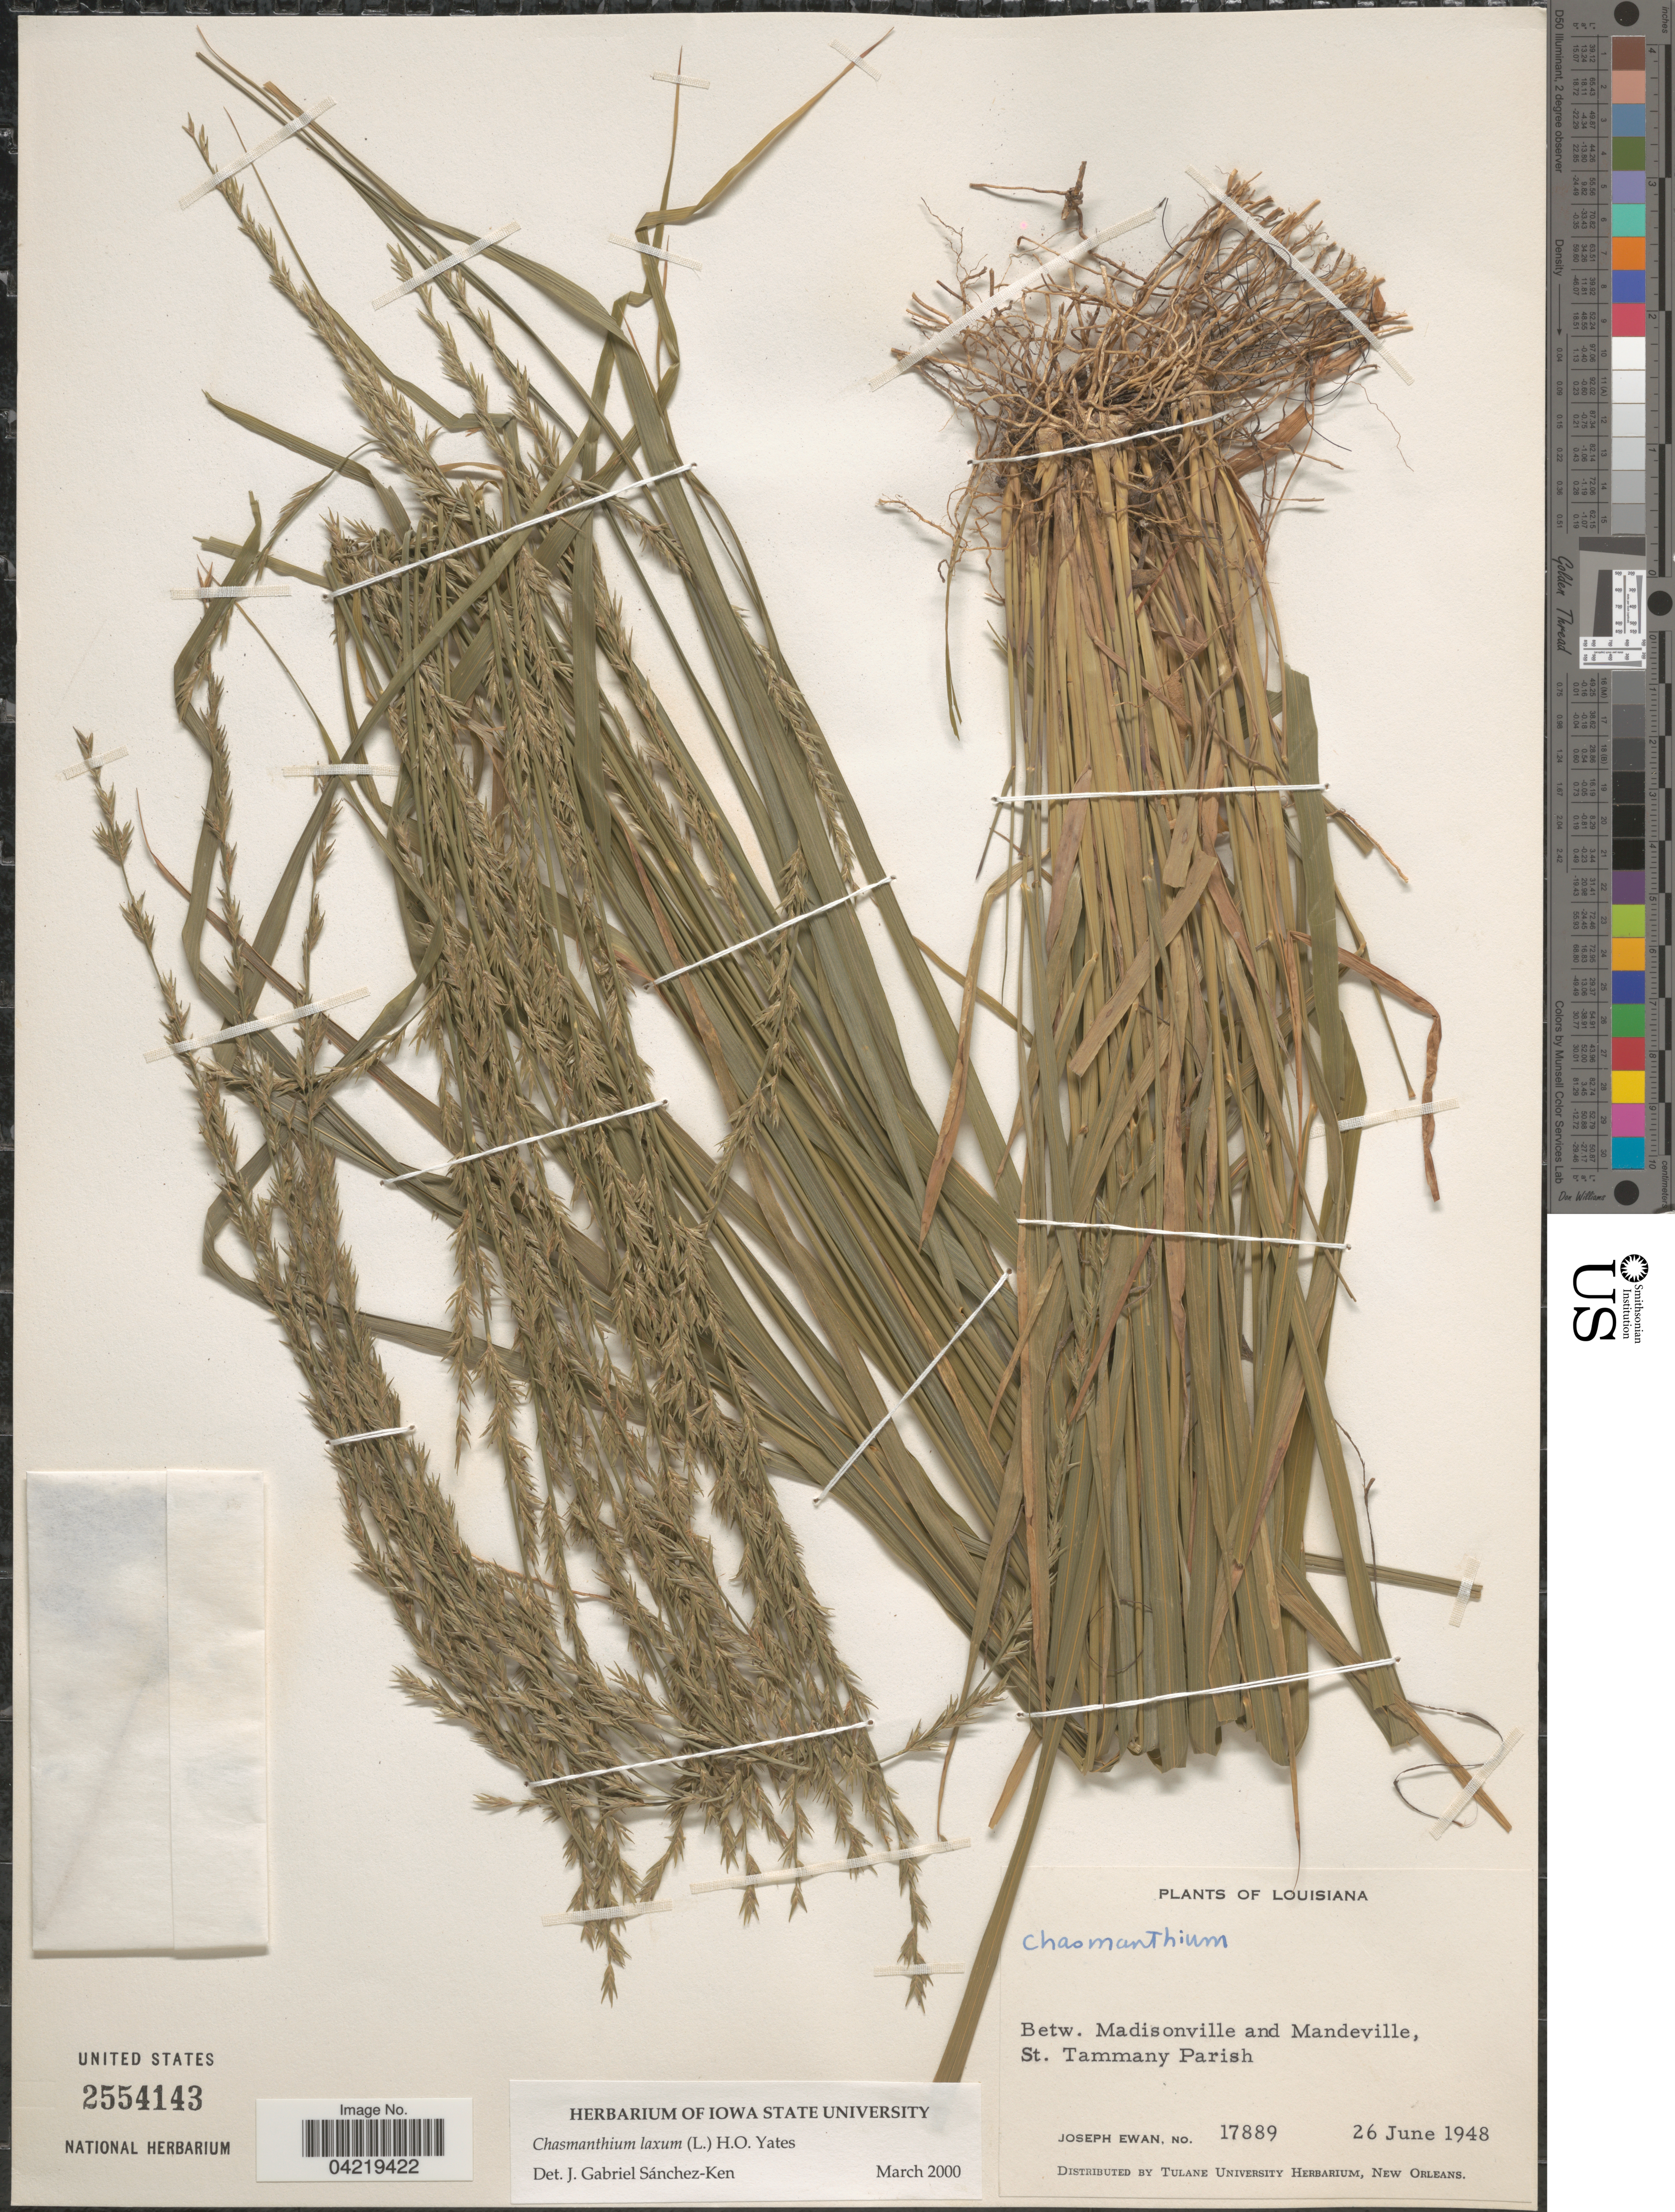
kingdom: Plantae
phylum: Tracheophyta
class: Liliopsida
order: Poales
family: Poaceae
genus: Chasmanthium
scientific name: Chasmanthium laxum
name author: (L.) H.O. Yates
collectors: J. A. Ewan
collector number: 17889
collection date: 1948-06-26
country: United States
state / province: Louisiana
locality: Betw. Madisonville and Mandeville, St. Tammany Parish.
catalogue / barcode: US 2554143